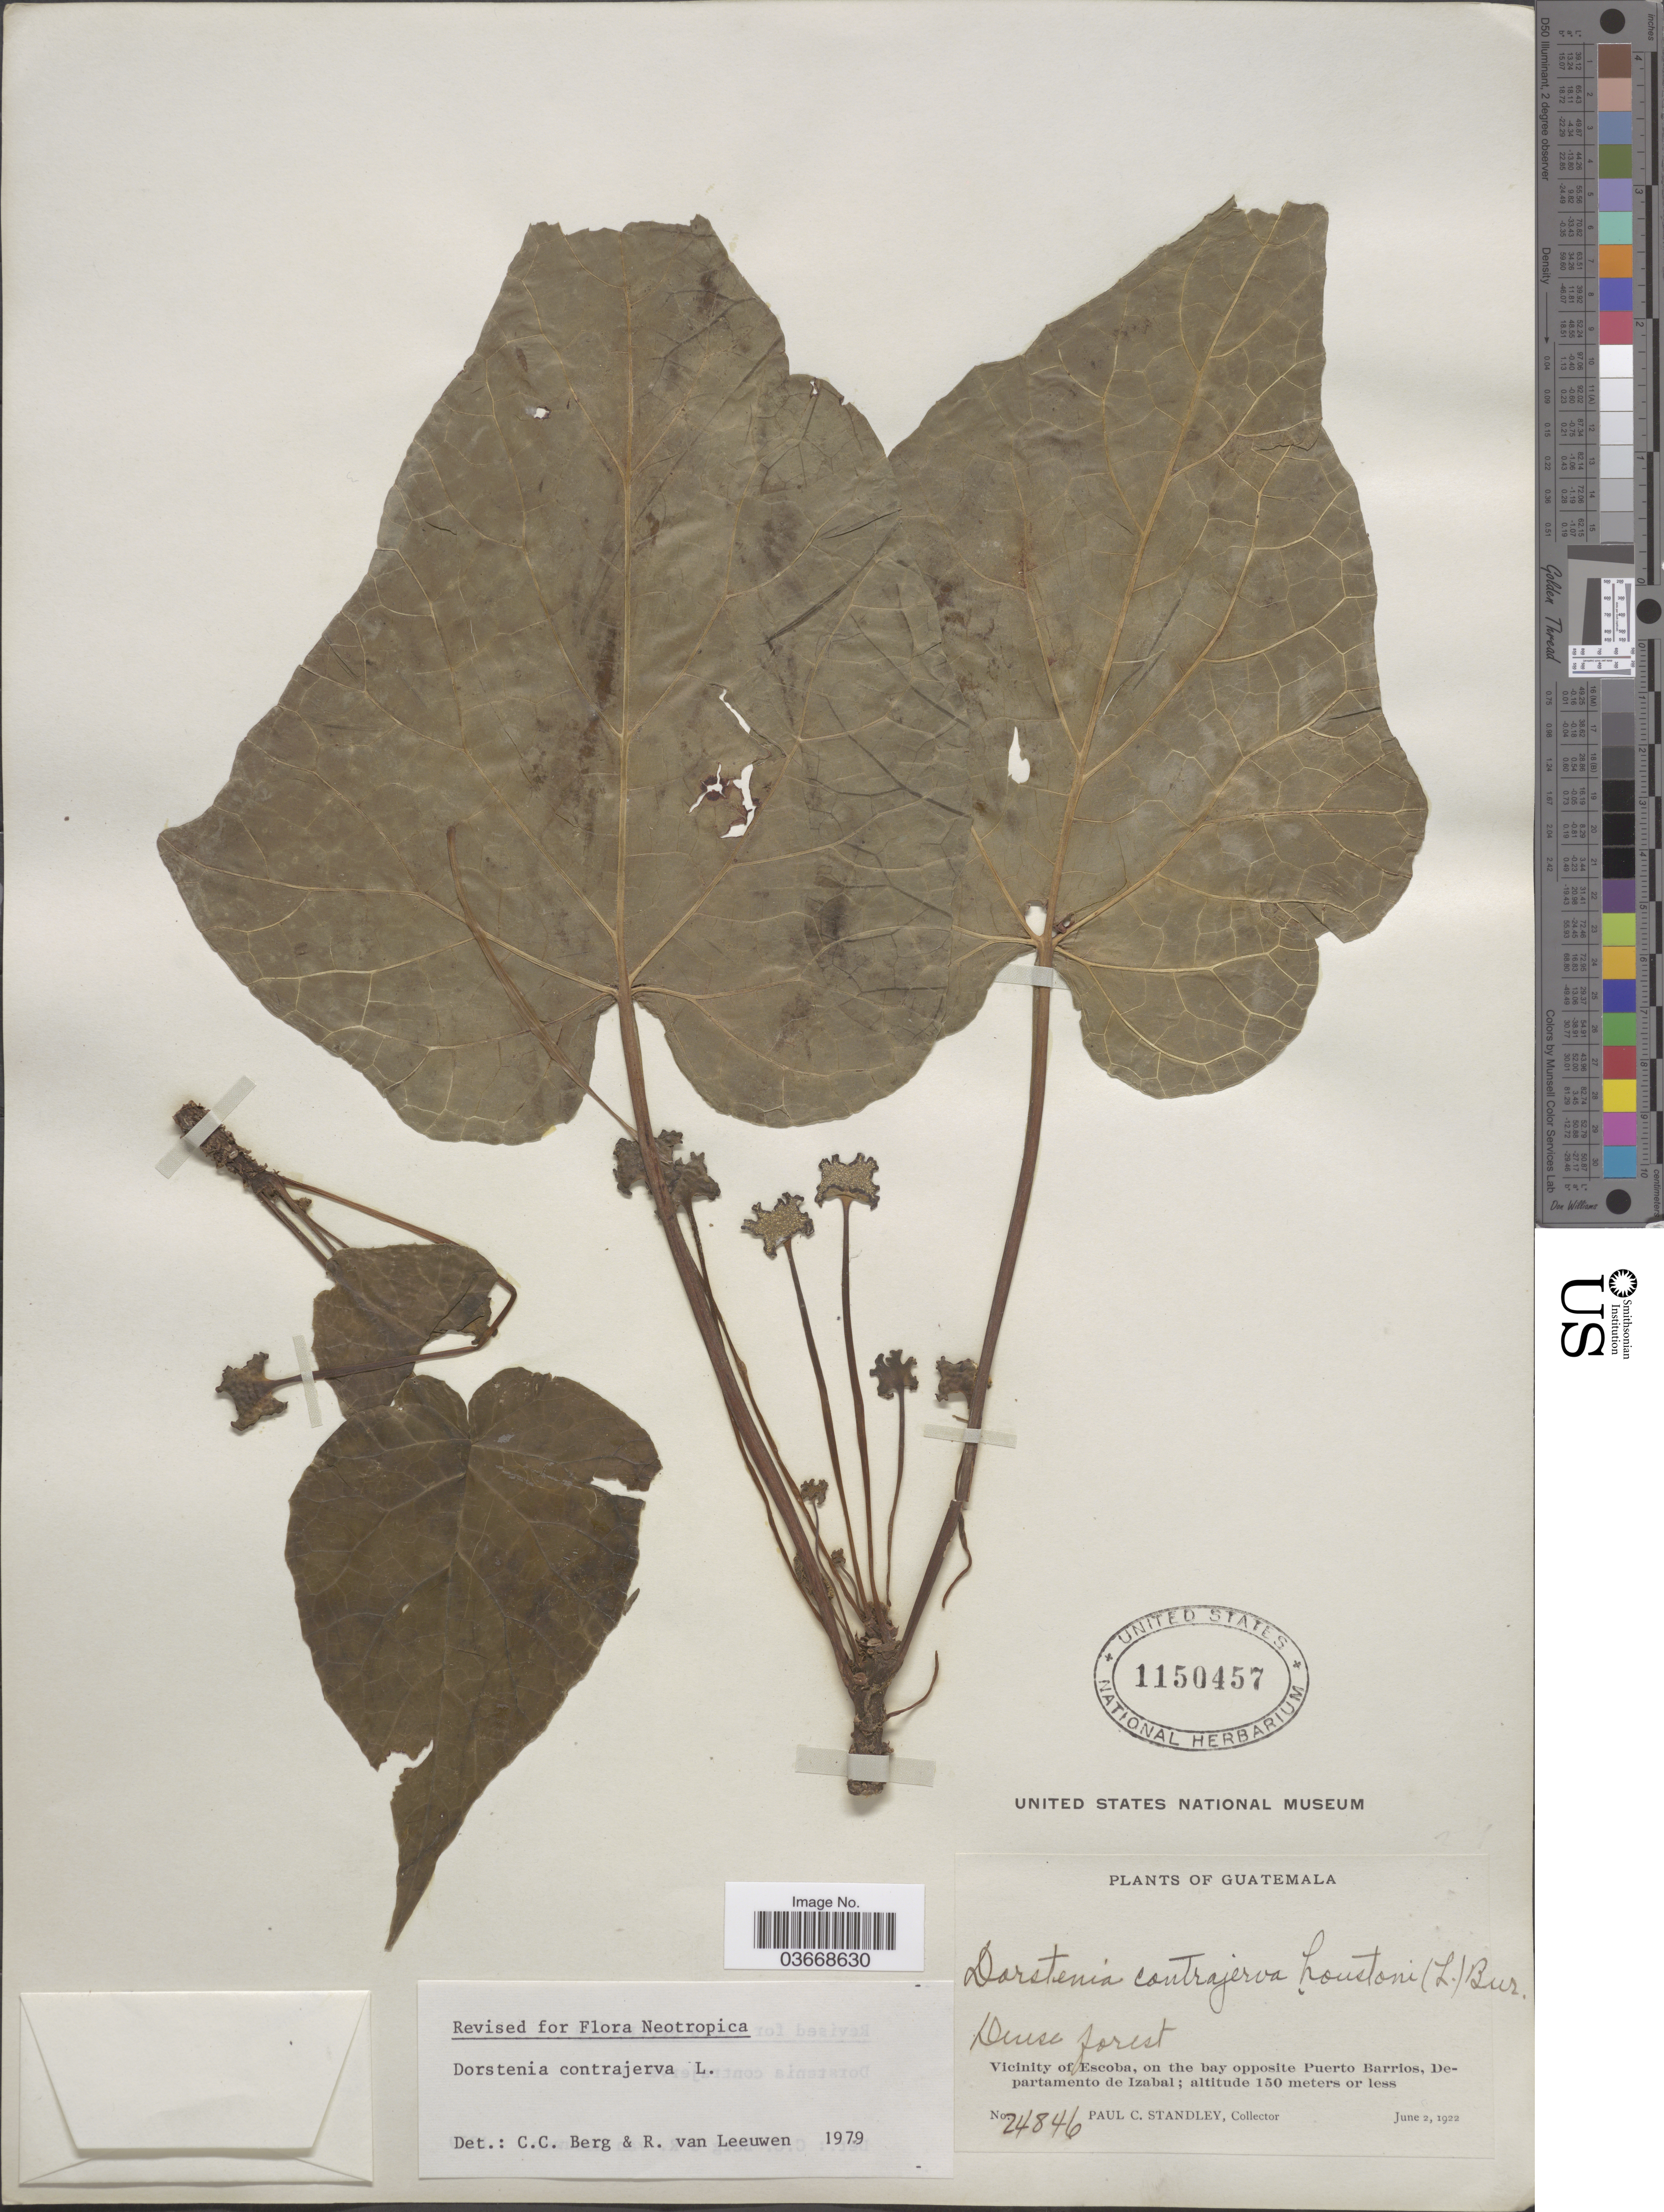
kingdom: Plantae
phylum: Tracheophyta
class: Magnoliopsida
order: Rosales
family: Moraceae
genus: Dorstenia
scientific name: Dorstenia contrajerva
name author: L.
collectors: P. C. Standley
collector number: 24846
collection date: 1922-06-02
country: Guatemala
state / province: Izabal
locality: Vicinity of Escoba, on the bay opposite Puerto Barrios, Departamento de Izabal.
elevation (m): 150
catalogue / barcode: US 1150457